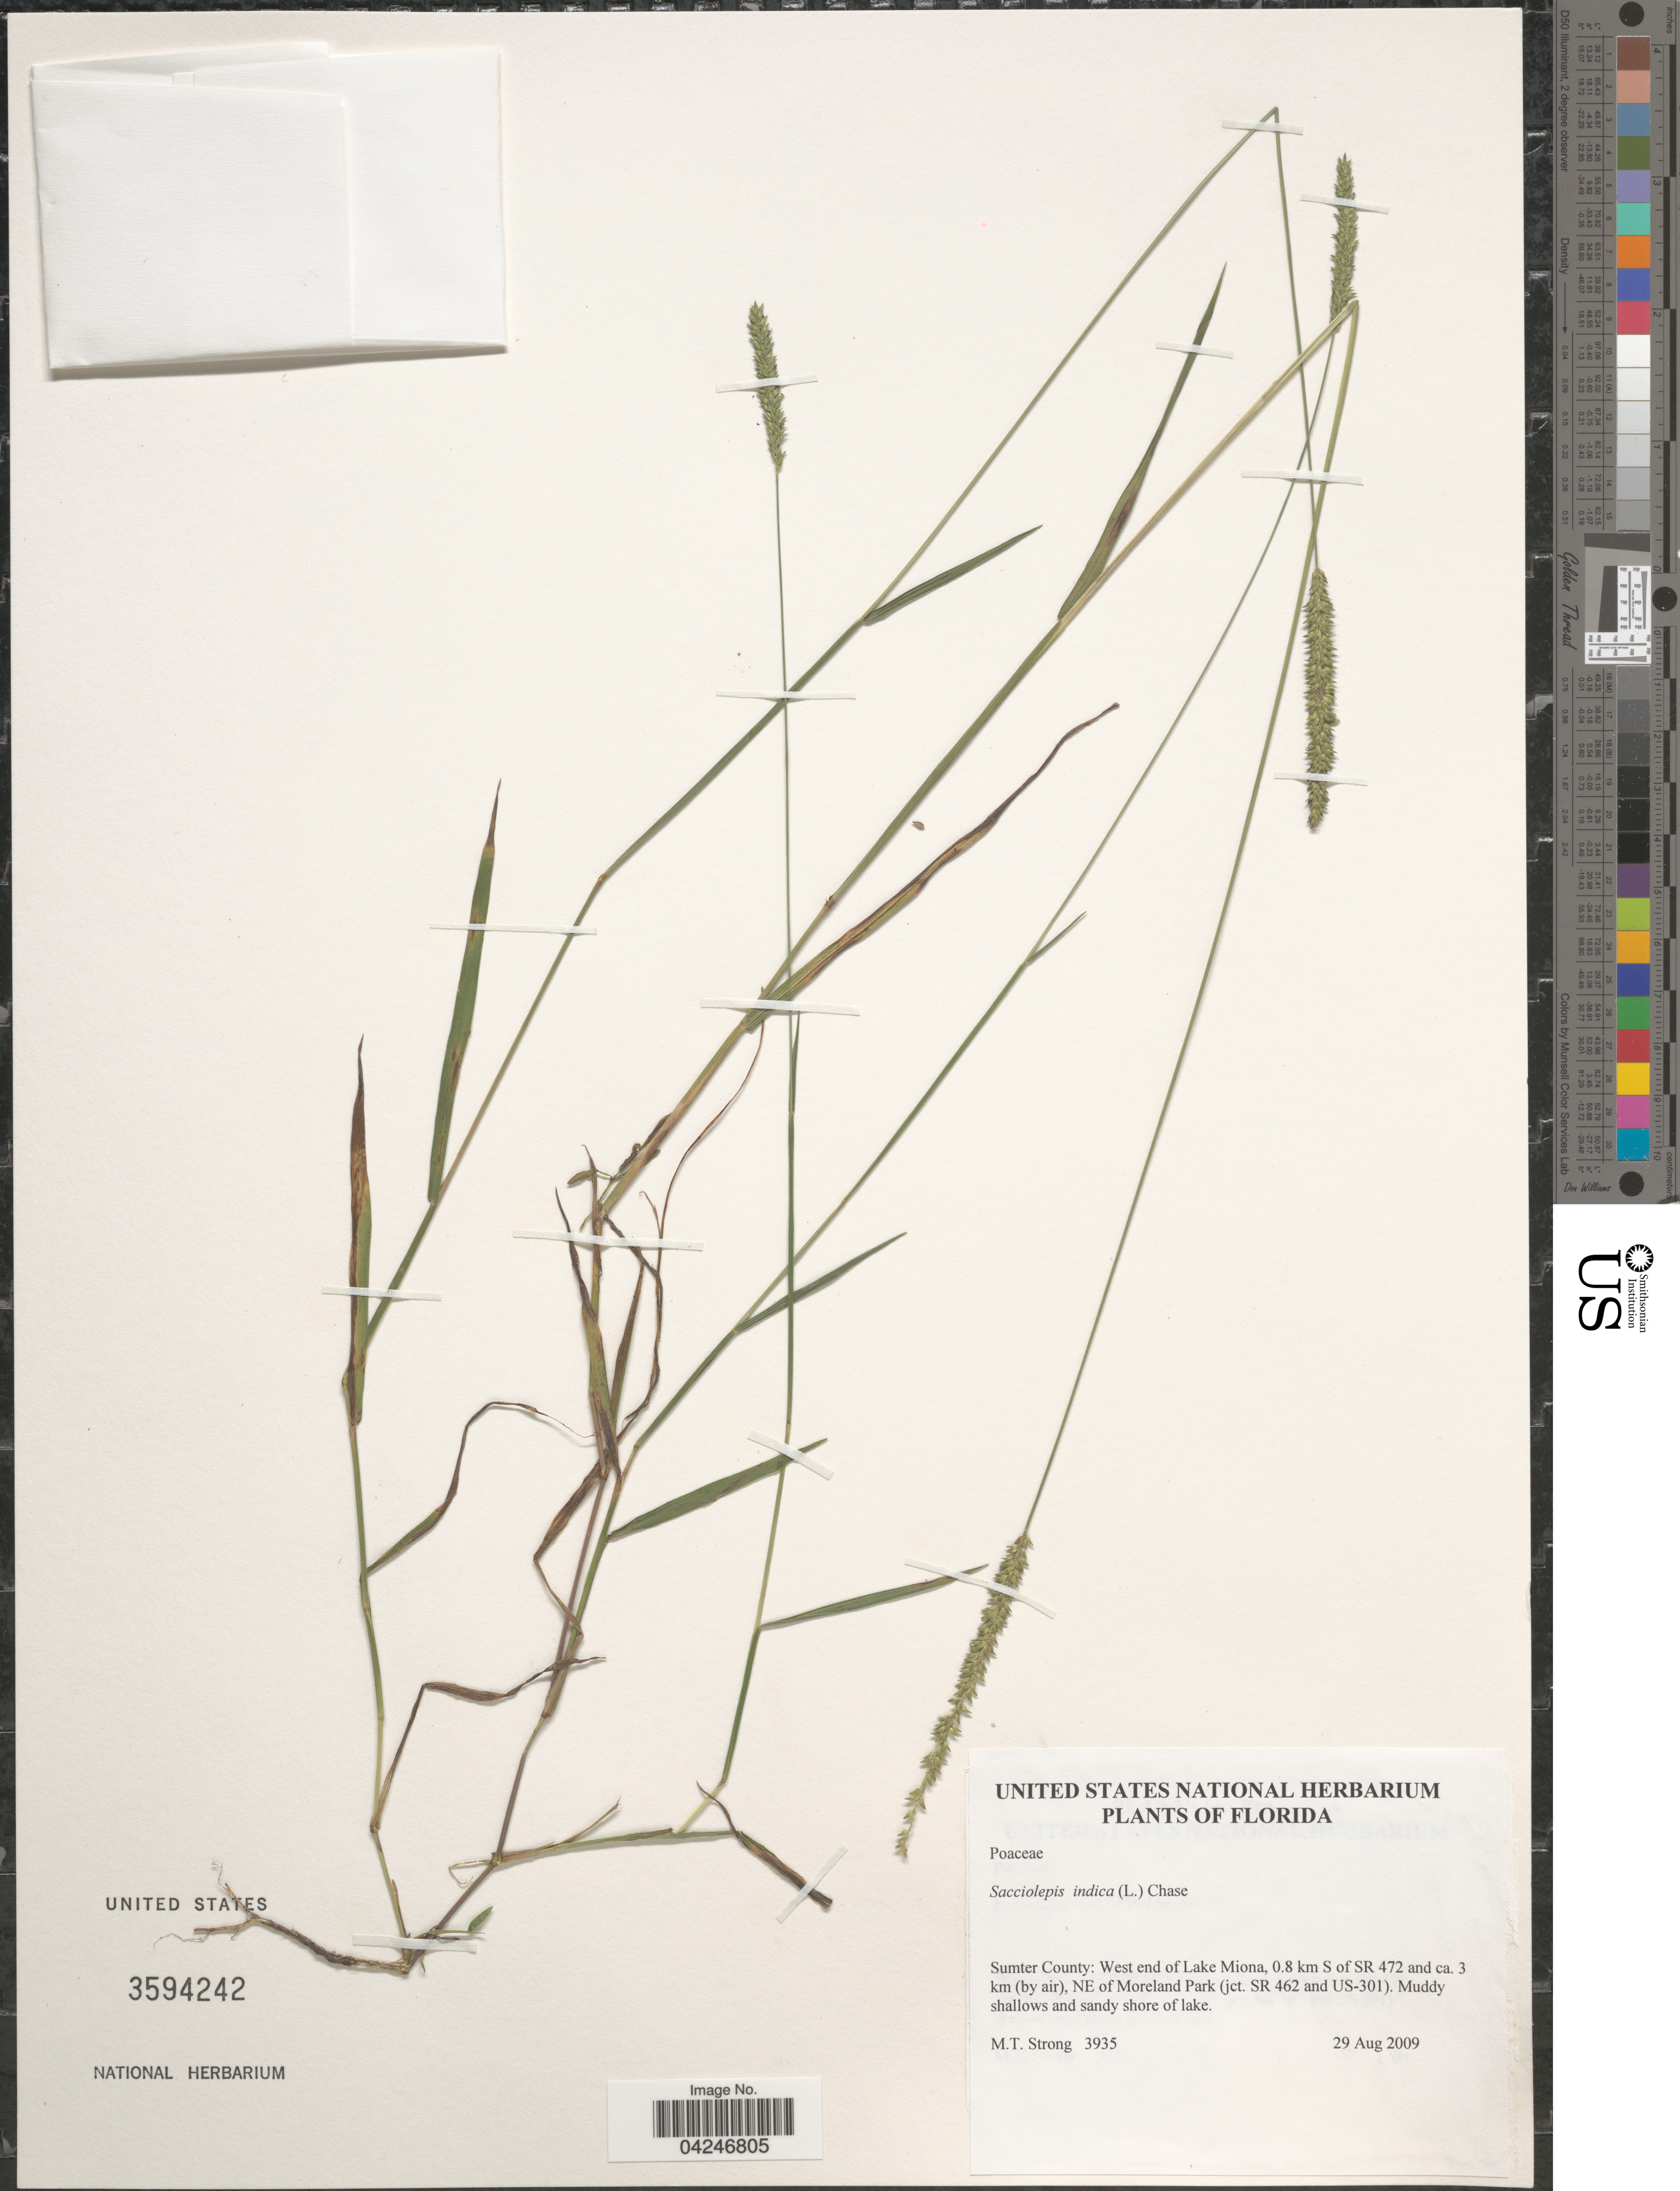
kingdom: Plantae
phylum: Tracheophyta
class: Liliopsida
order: Poales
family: Poaceae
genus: Sacciolepis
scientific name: Sacciolepis indica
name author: (L.) Chase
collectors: M. T. Strong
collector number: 3935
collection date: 2009-08-29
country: United States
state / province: Florida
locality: Sumter County: West end of Lake Miona, 0.8 km S of SR 472 and ca. 3 km (by air), NE of Moreland Park (jct. SR 462 and US-301).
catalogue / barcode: US 3594242